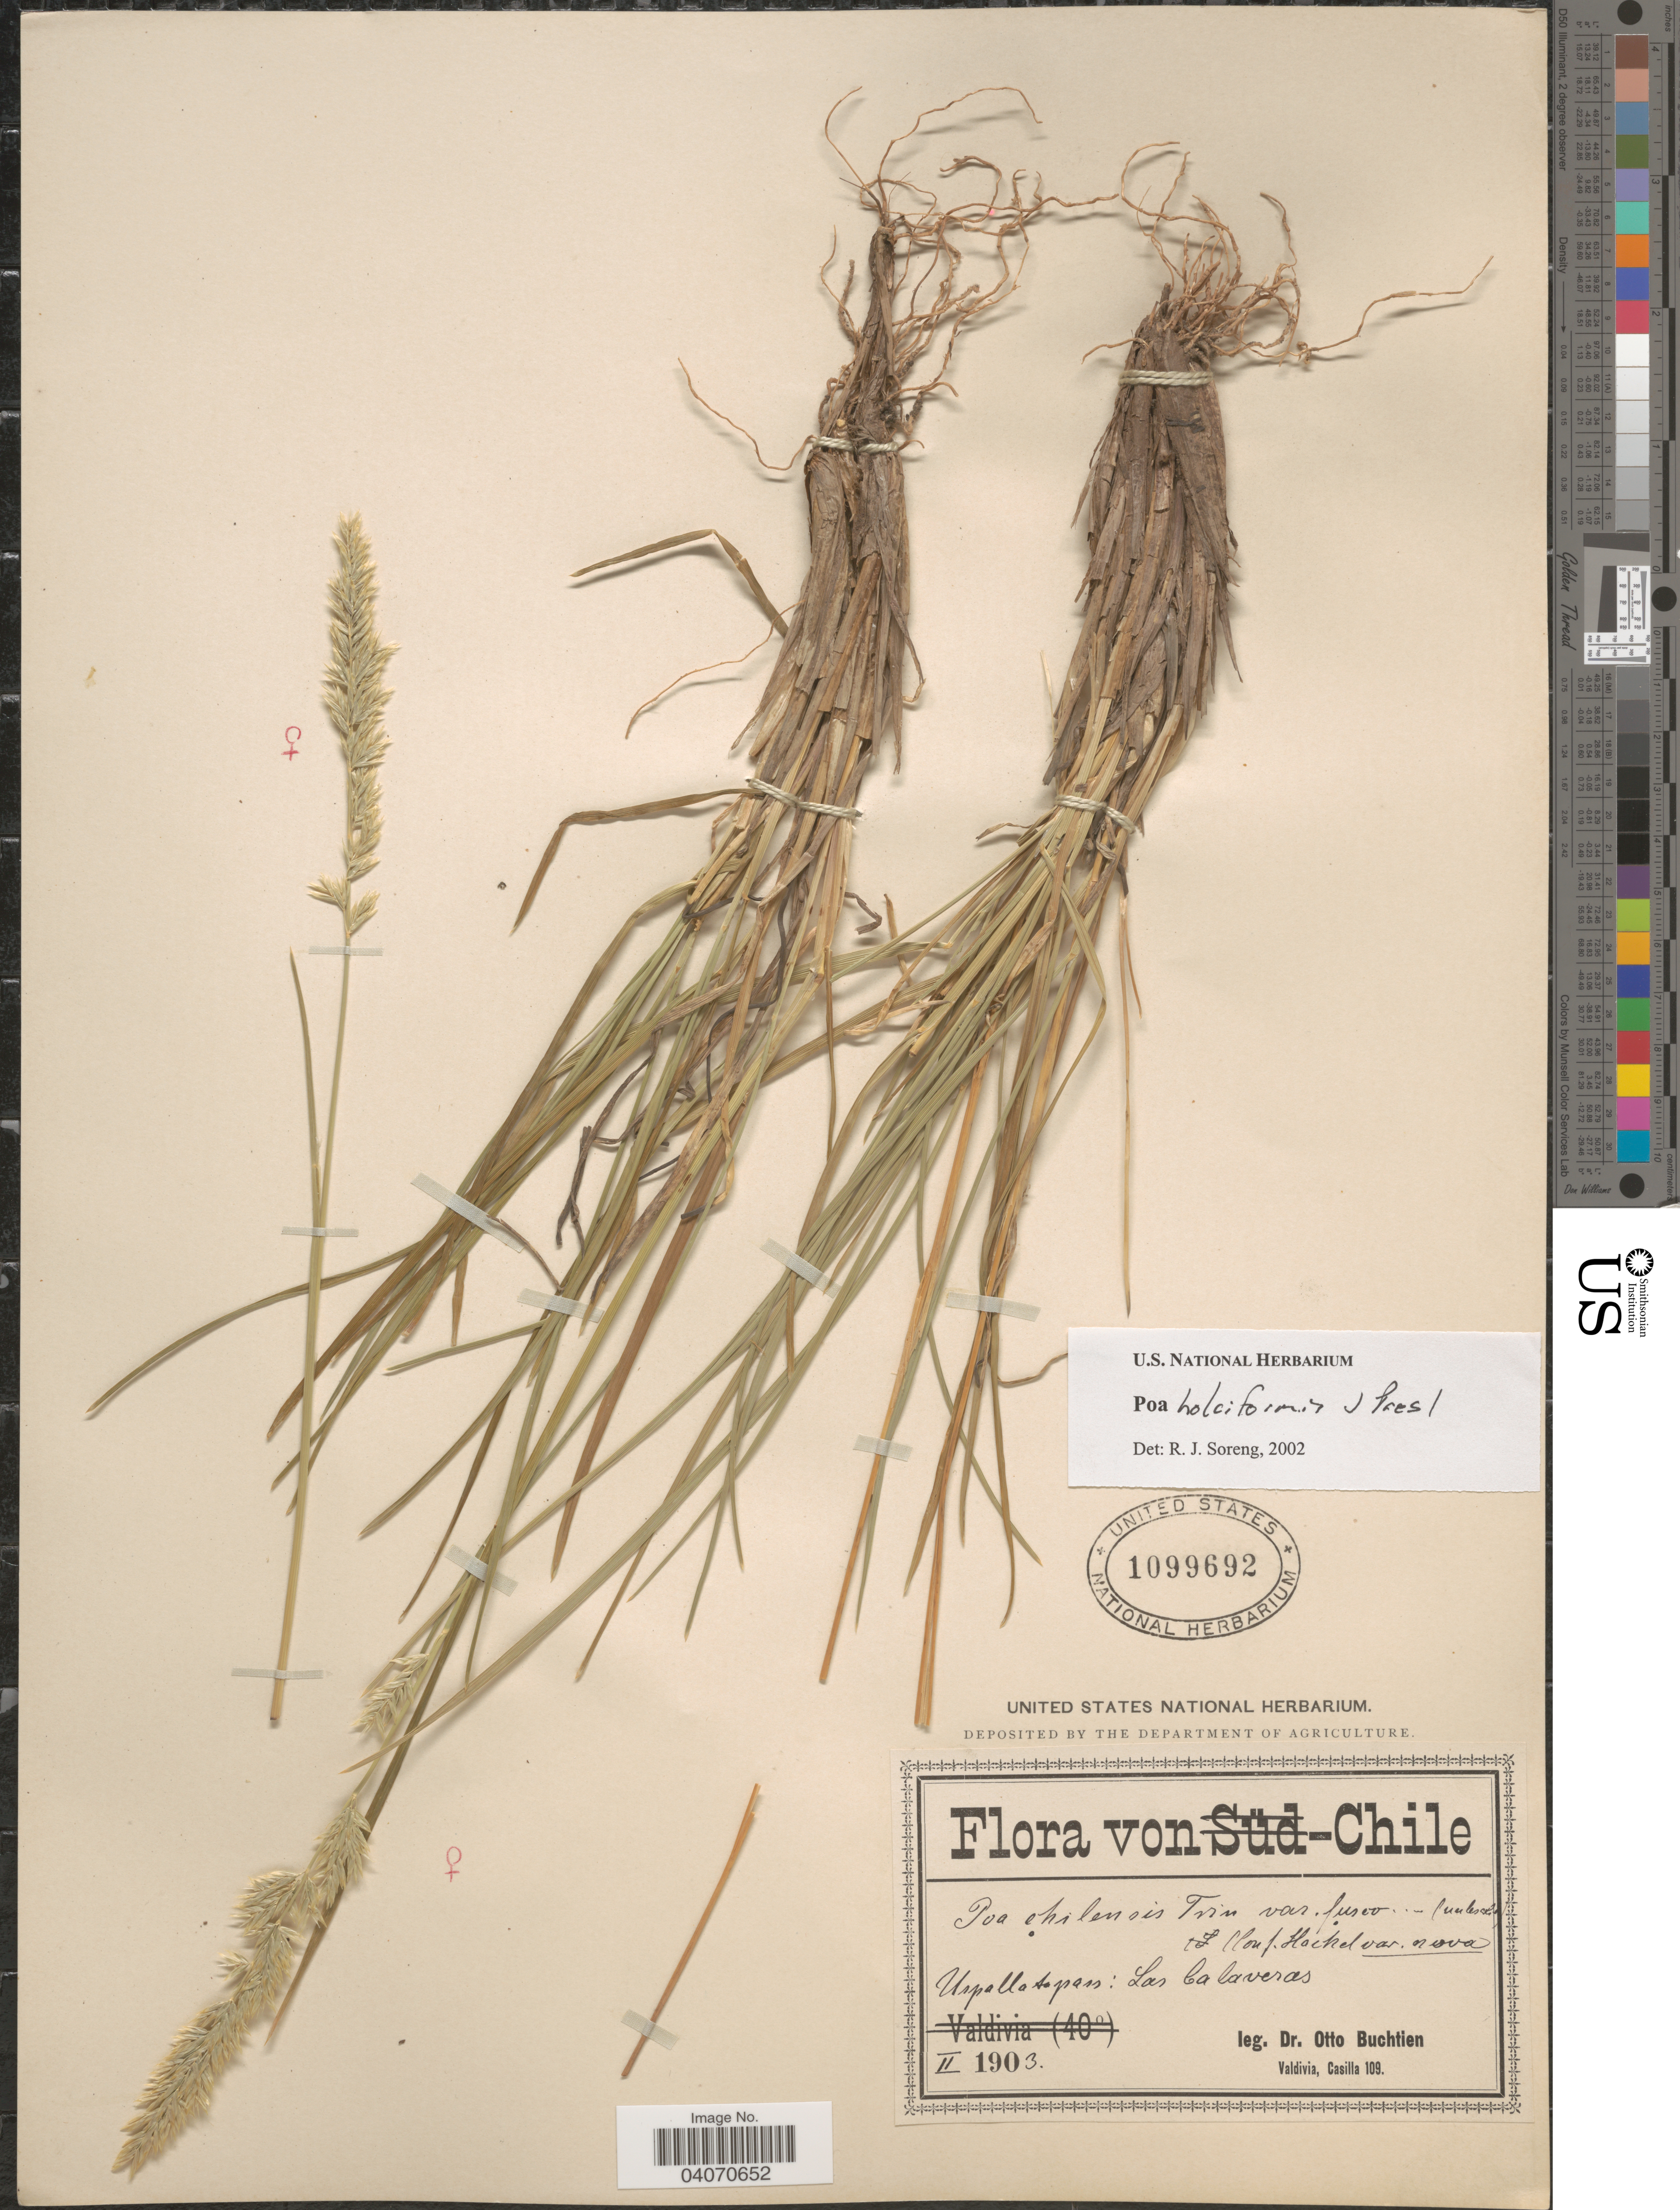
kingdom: Plantae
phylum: Tracheophyta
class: Liliopsida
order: Poales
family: Poaceae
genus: Poa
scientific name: Poa holciformis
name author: J. Presl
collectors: O. Buchtien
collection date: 1903-02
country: Chile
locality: Uspallata pass: Las Calaveras.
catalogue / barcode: US 1099692